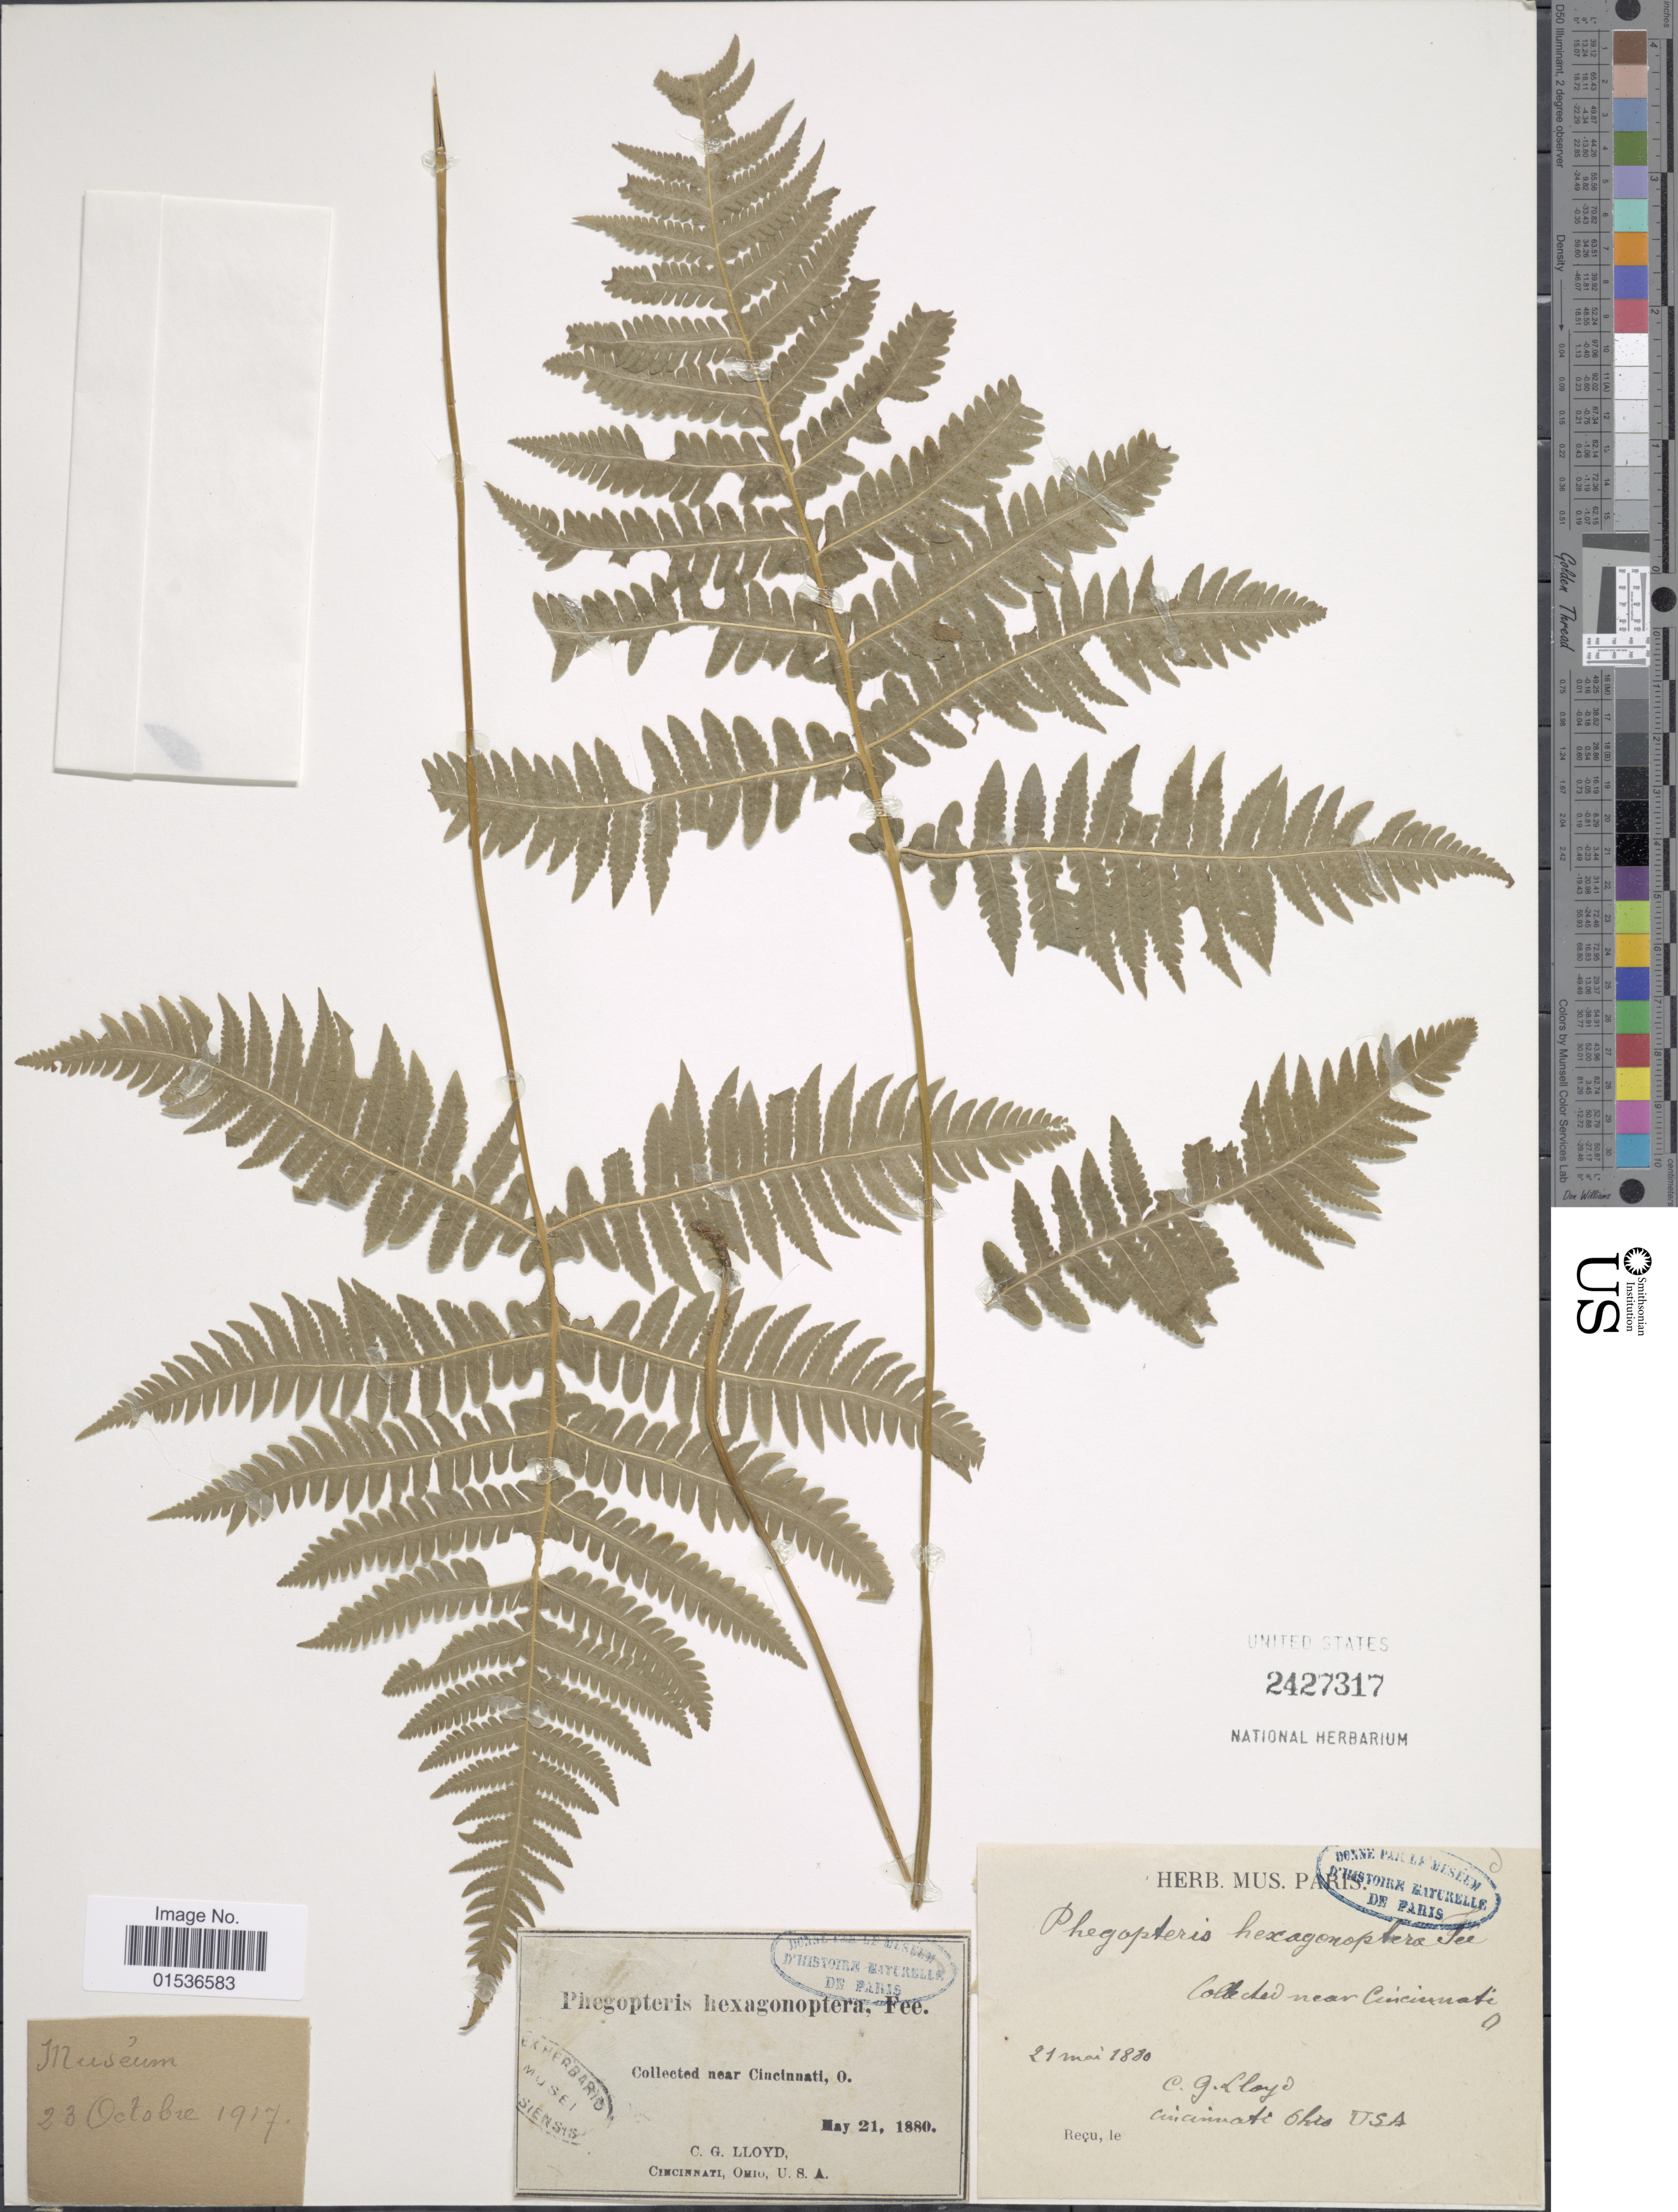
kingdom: Plantae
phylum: Tracheophyta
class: Polypodiopsida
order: Polypodiales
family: Thelypteridaceae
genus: Phegopteris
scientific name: Phegopteris hexagonoptera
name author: (Michx.) Fée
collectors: C. G. Lloyd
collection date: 1880-05-21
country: United States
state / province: Ohio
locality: Cincinnati, Ohio, USA.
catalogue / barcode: US 2427317